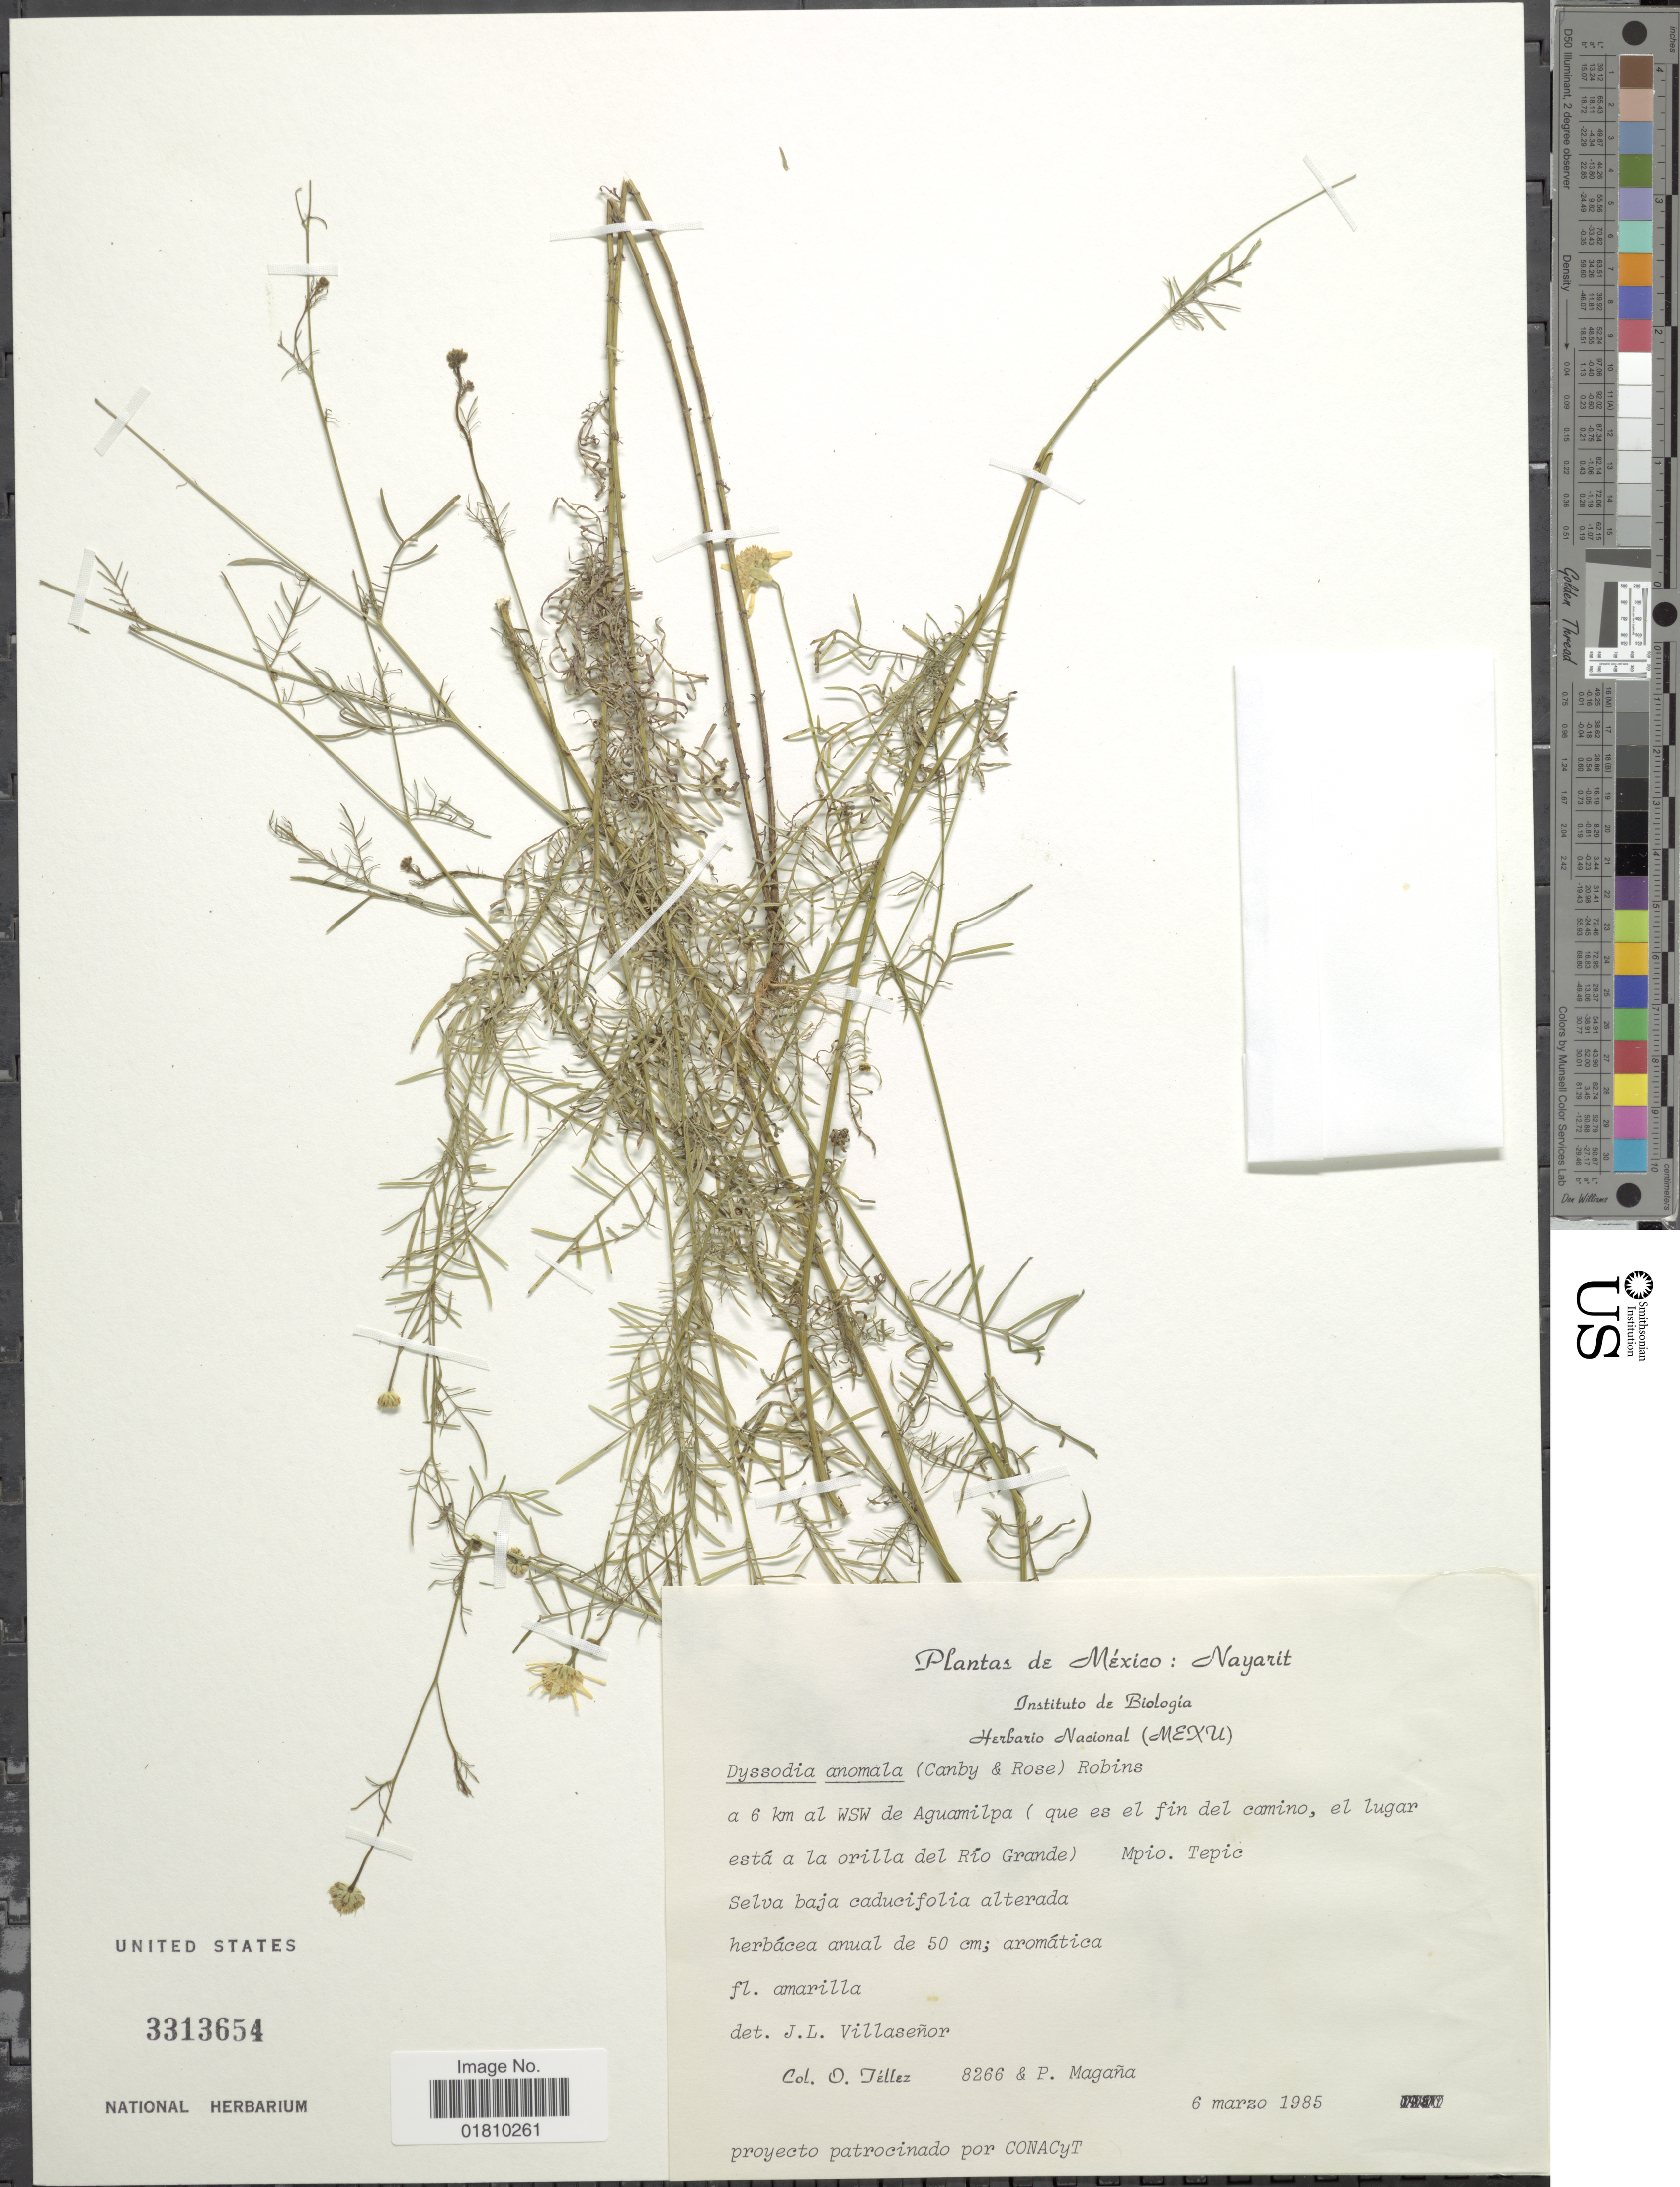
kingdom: Plantae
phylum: Tracheophyta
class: Magnoliopsida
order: Asterales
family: Asteraceae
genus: Adenophyllum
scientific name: Adenophyllum anomalum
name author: (Canby) Strother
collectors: O. Tellez & P. Magaña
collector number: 8266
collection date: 1985-03-06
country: Mexico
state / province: Nayarit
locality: A 6 km al WSW de Aguamilpa (que es el fin del camino, el lugar está a la orilla del Río Grande), Mpio. Tepic, Selva baja caducifolia alterada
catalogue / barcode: US 3313654